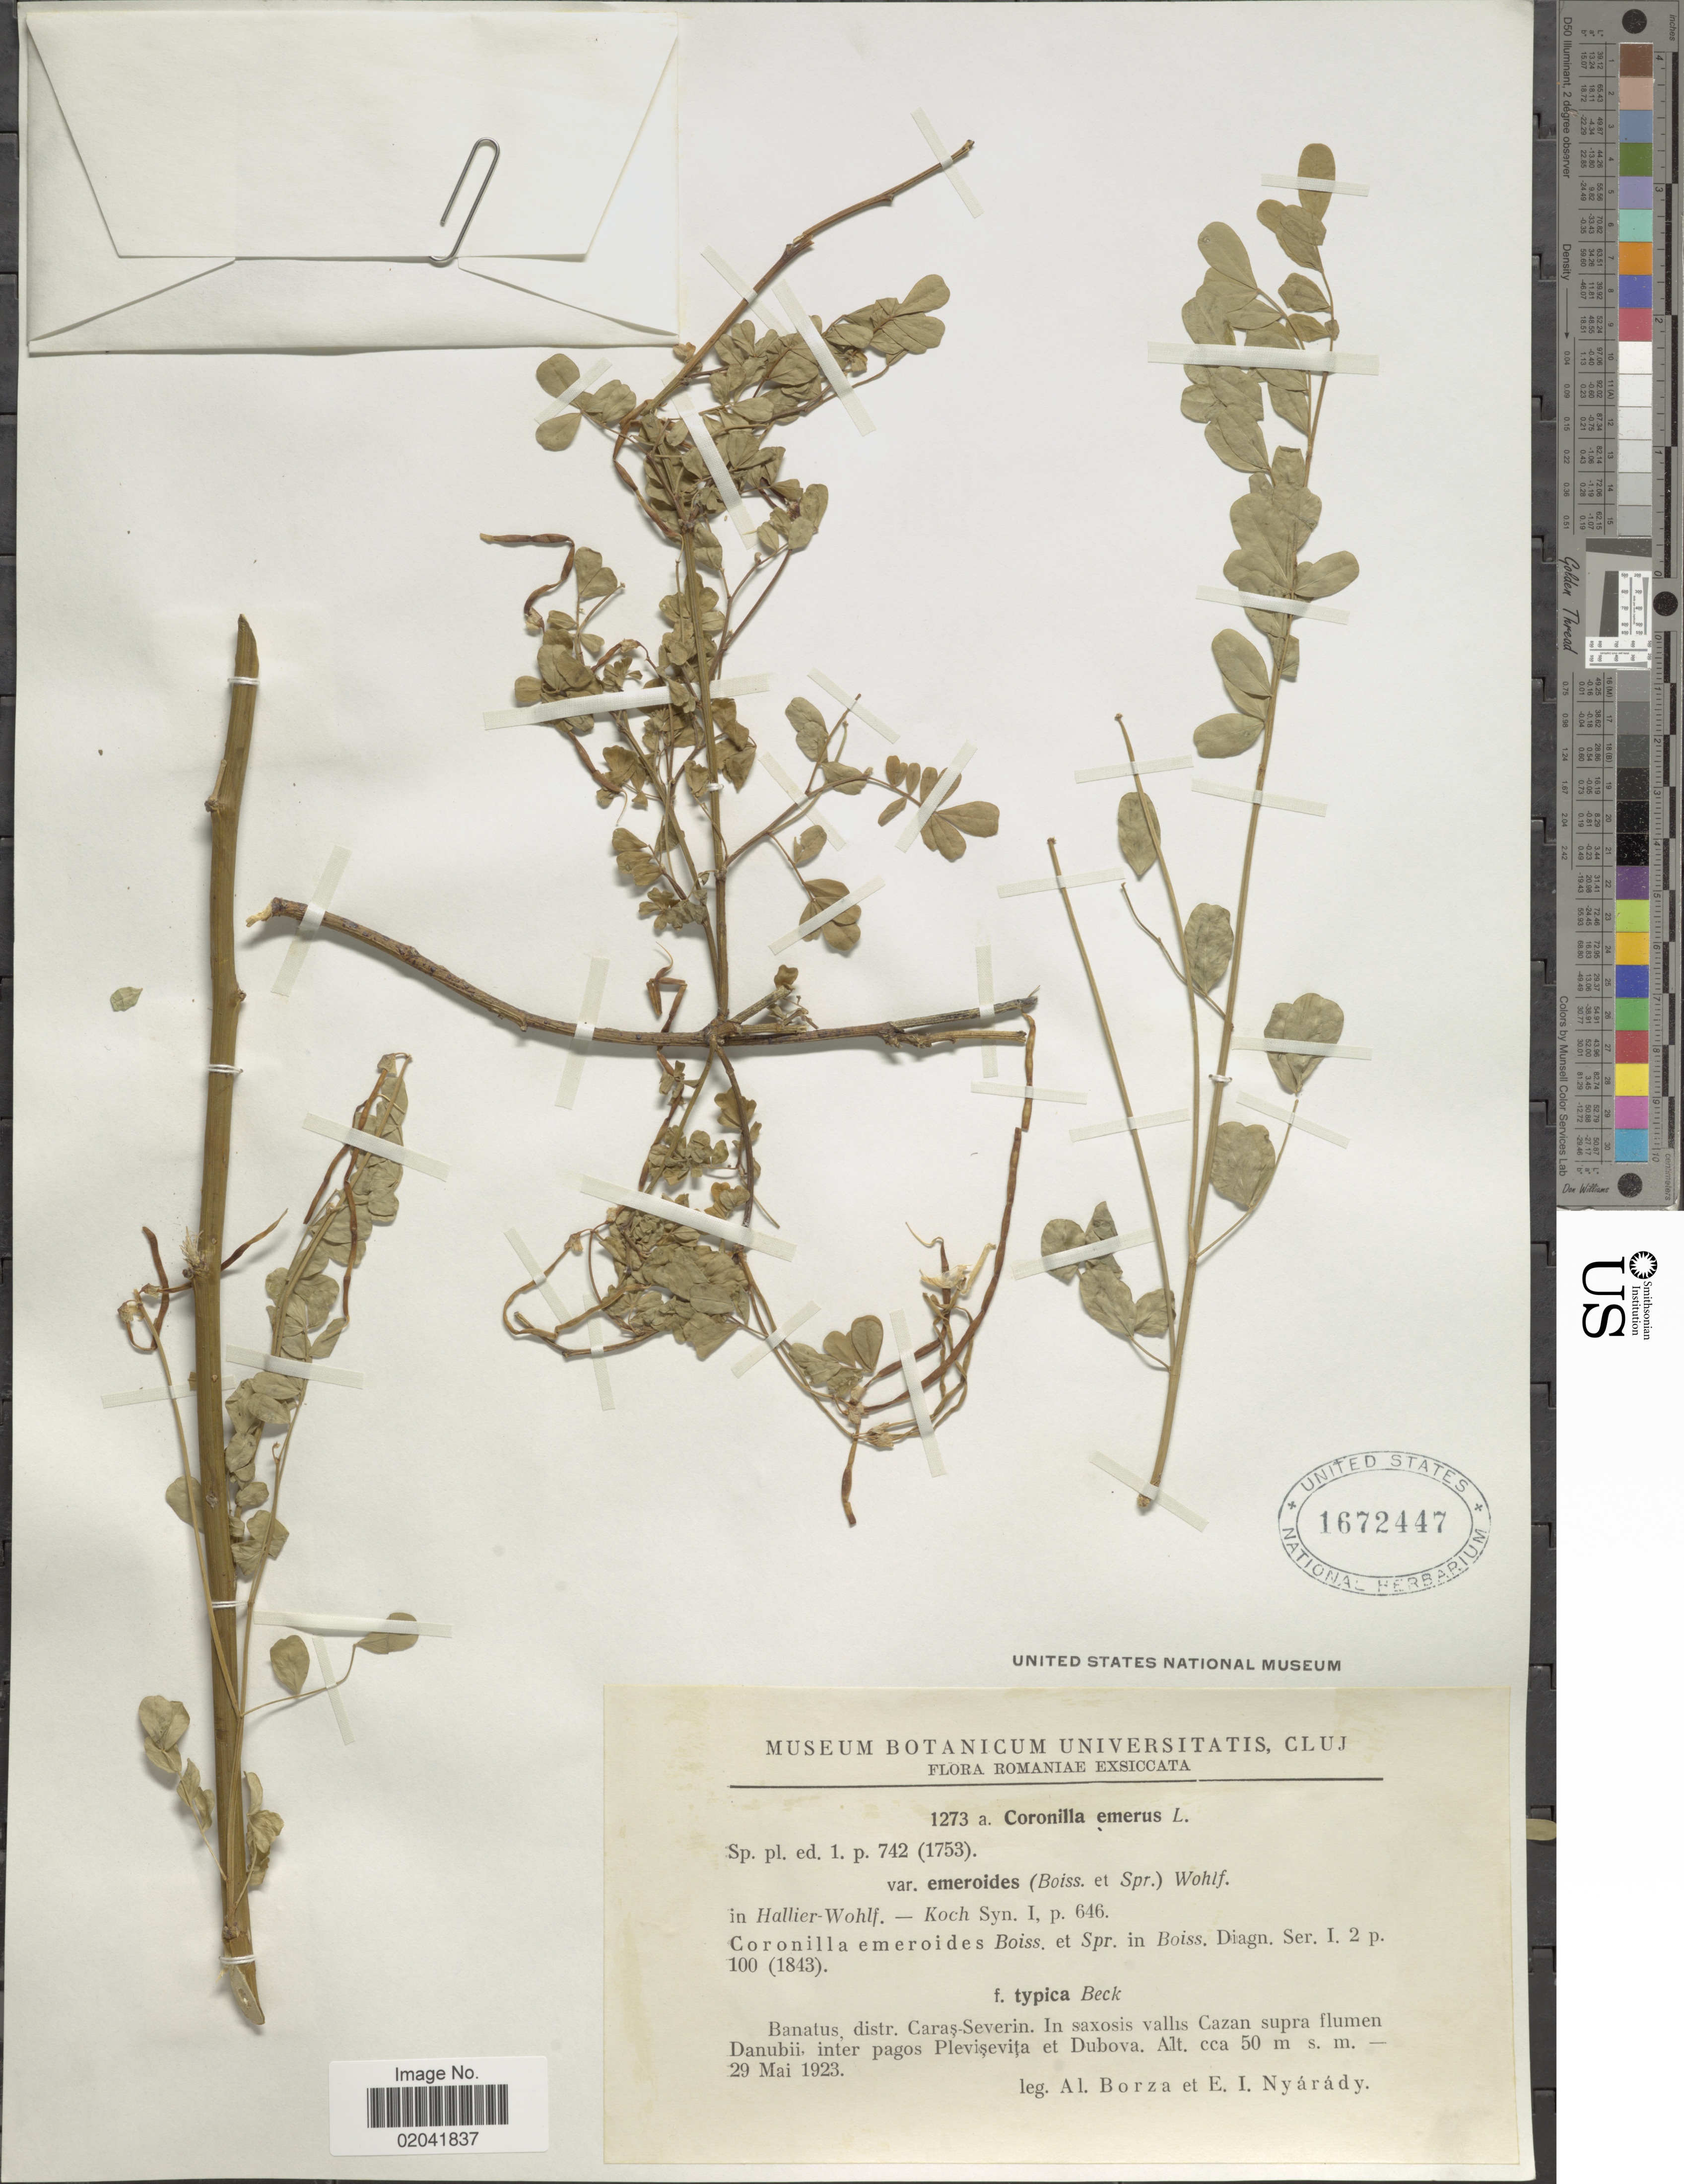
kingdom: Plantae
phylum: Tracheophyta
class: Magnoliopsida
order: Fabales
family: Fabaceae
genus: Coronilla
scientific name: Coronilla emerus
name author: L.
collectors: A. Borza & E. Nyárády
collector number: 1273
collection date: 1923-05-29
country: Romania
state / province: Caras-Severin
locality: Banatus. In saxosis vallis Cazan supra flumen Danubii, inter pagos Plevisevita et Dubova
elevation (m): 50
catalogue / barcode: US 1672447